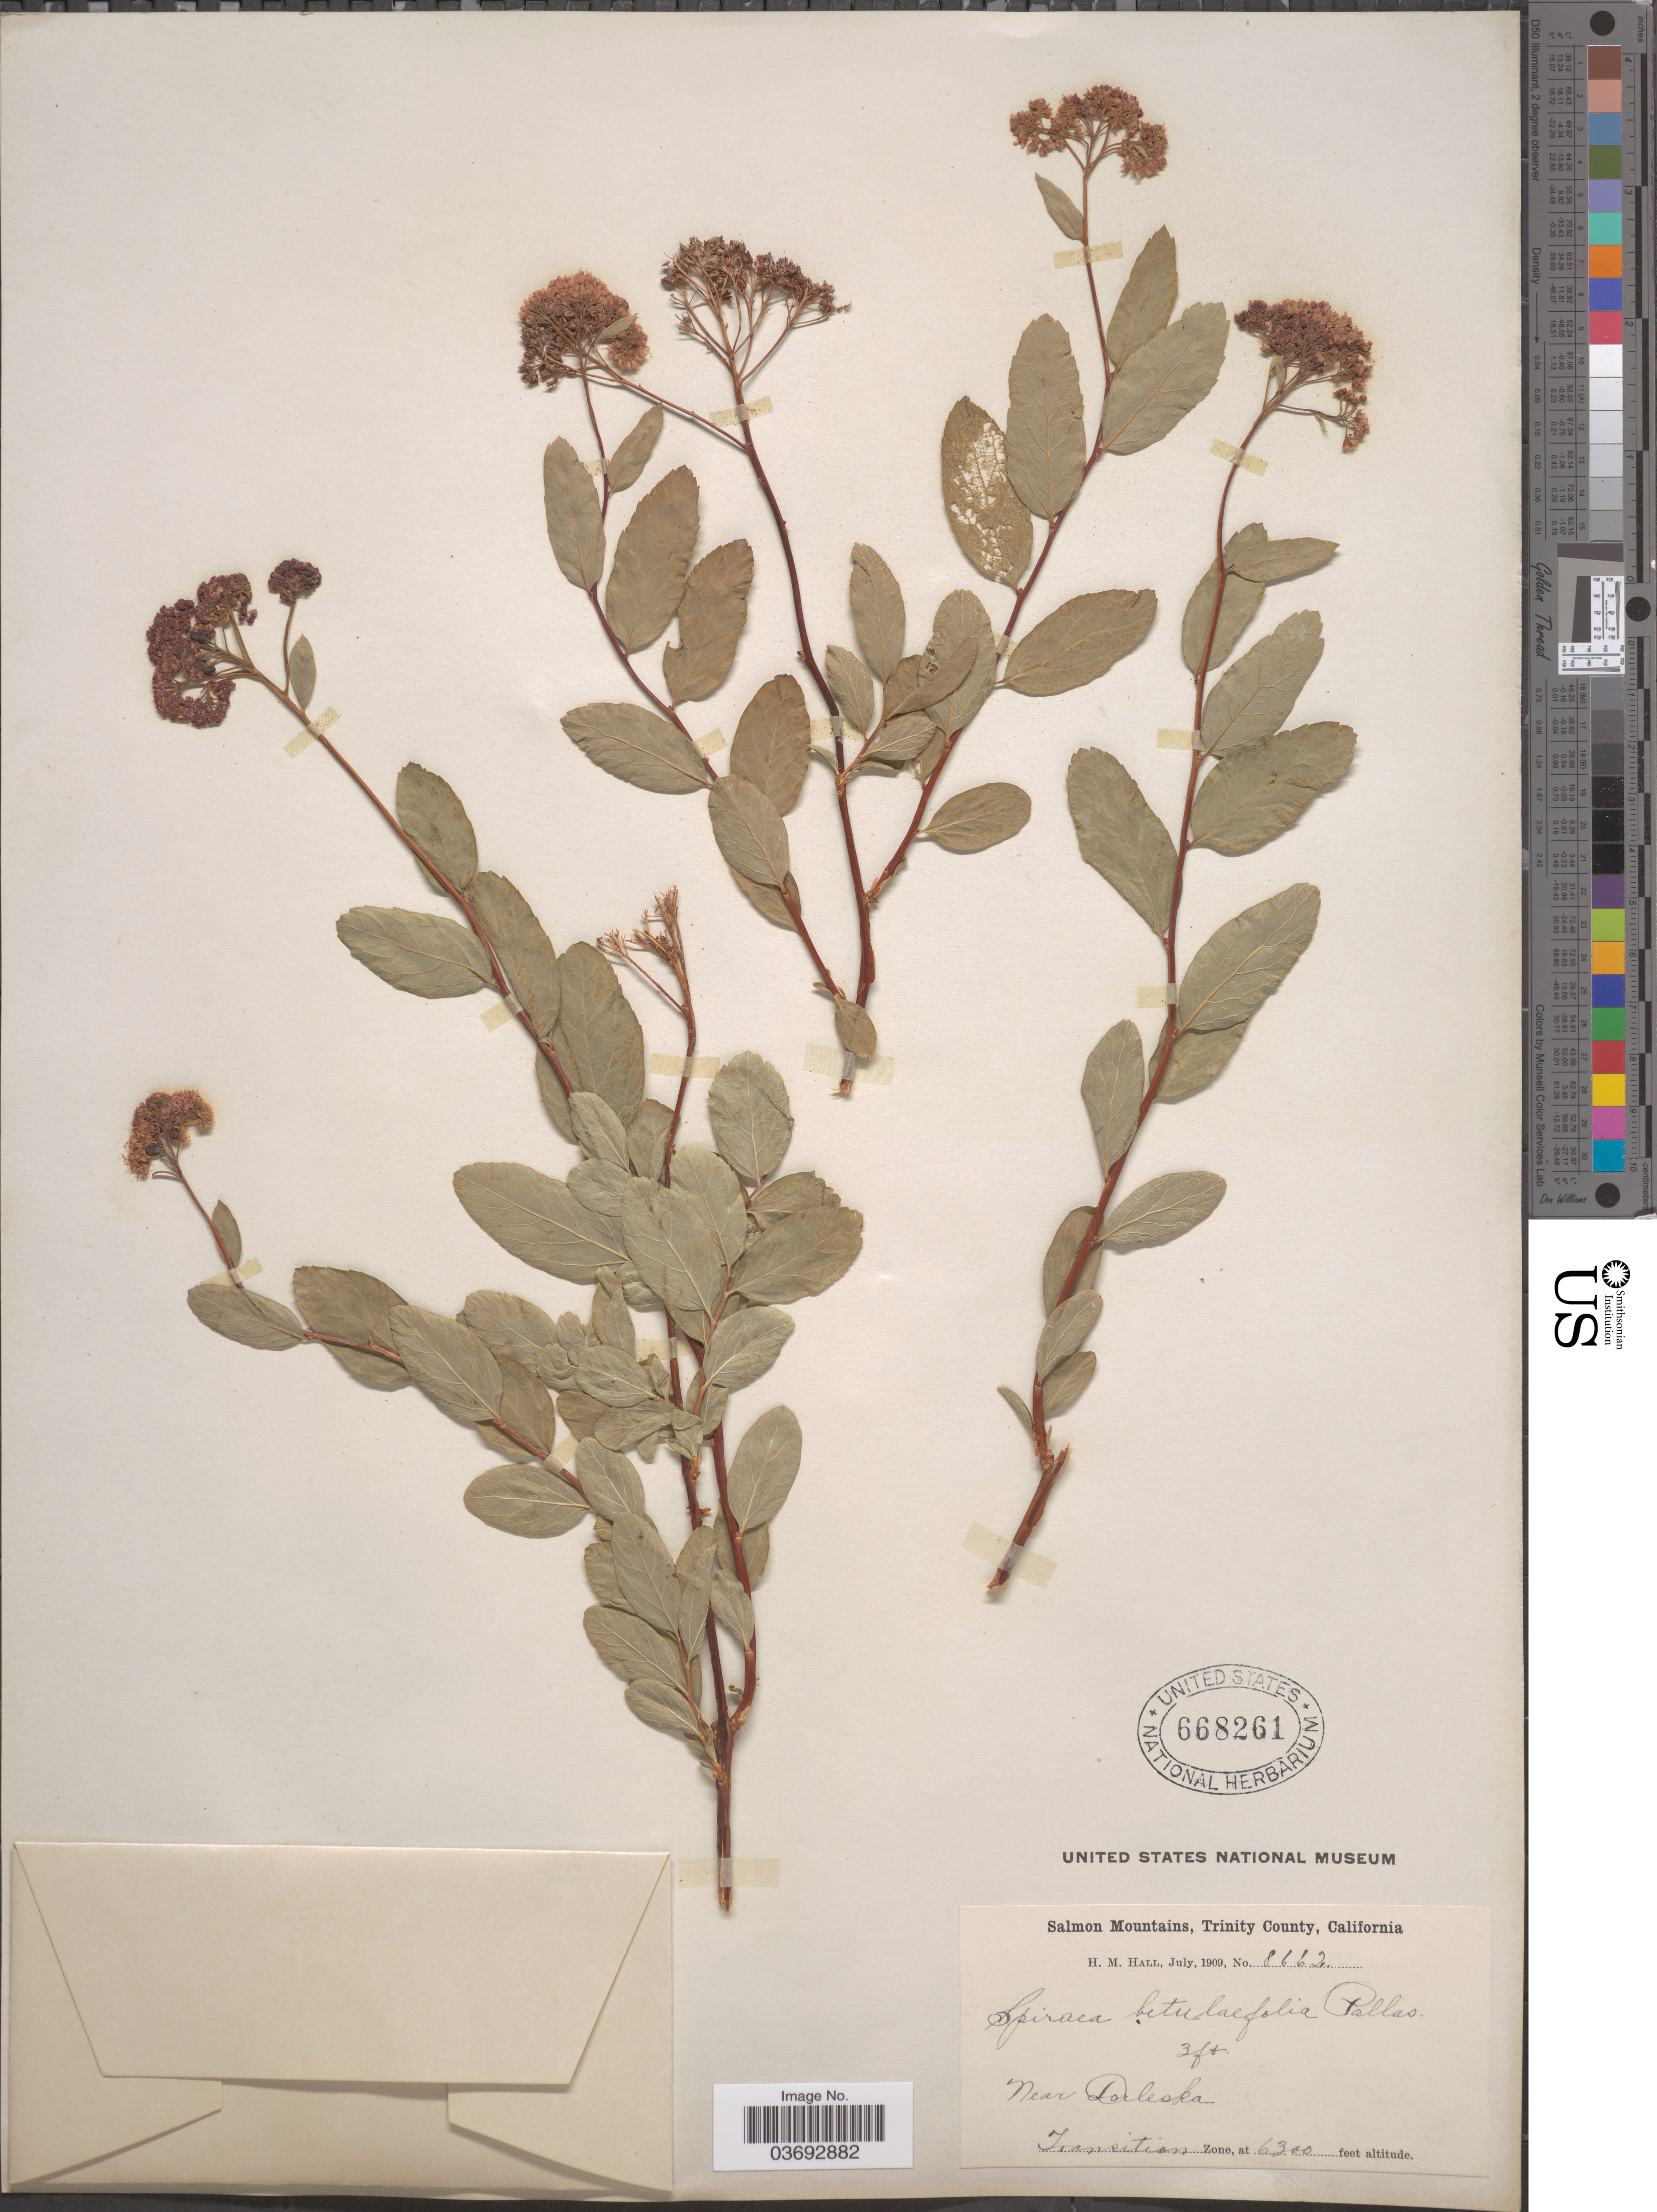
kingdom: Plantae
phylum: Tracheophyta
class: Magnoliopsida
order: Rosales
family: Rosaceae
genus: Spiraea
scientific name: Spiraea splendens var. splendens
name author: Baumann ex K. Koch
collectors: H. M. Hall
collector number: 8662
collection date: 1909-07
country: United States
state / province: California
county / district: Trinity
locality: Salmon Mountains, Trinity County. Near Dorleska. Transition Zone.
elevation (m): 1920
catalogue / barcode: US 668261